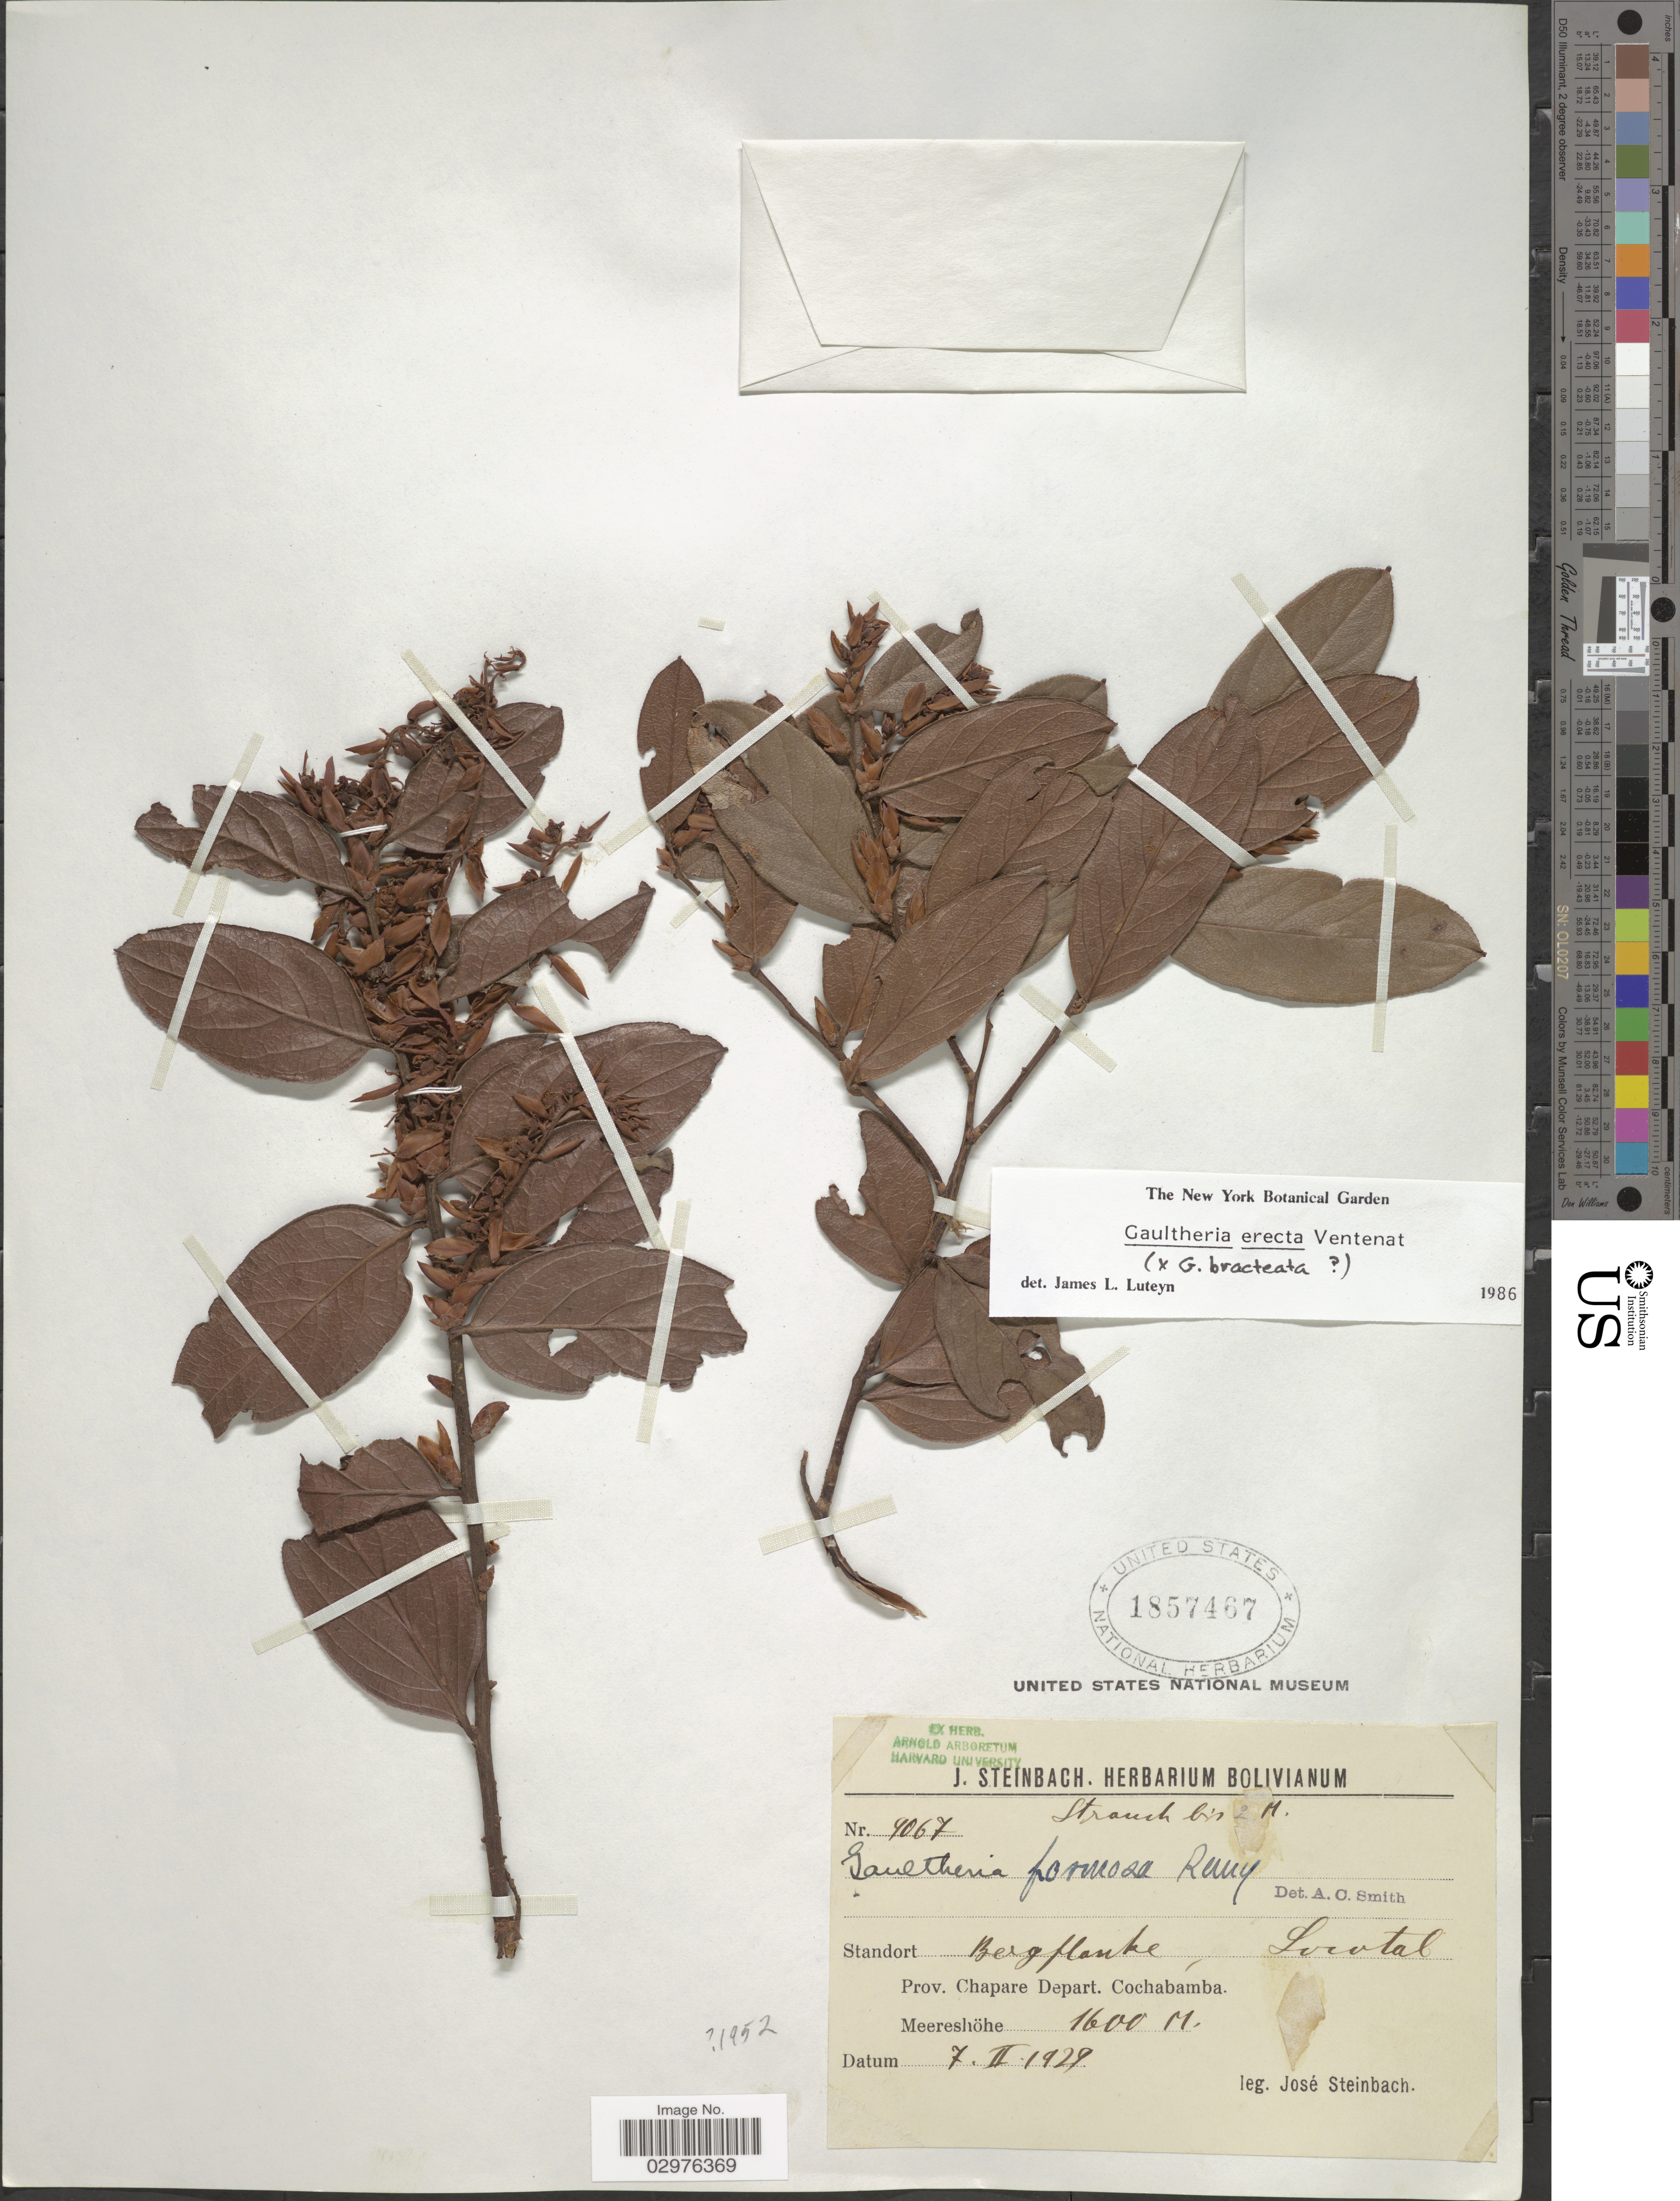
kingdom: Plantae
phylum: Tracheophyta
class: Magnoliopsida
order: Ericales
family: Ericaceae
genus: Gaultheria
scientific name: Gaultheria erecta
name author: Vent.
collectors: J. Steinbach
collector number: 9067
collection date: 1929-02-07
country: Bolivia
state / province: Cochabamba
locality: Standort Bergflanke, Locotal. Prov. Chapare Depart. Cochabamba.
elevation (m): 1600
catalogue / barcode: US 1857467